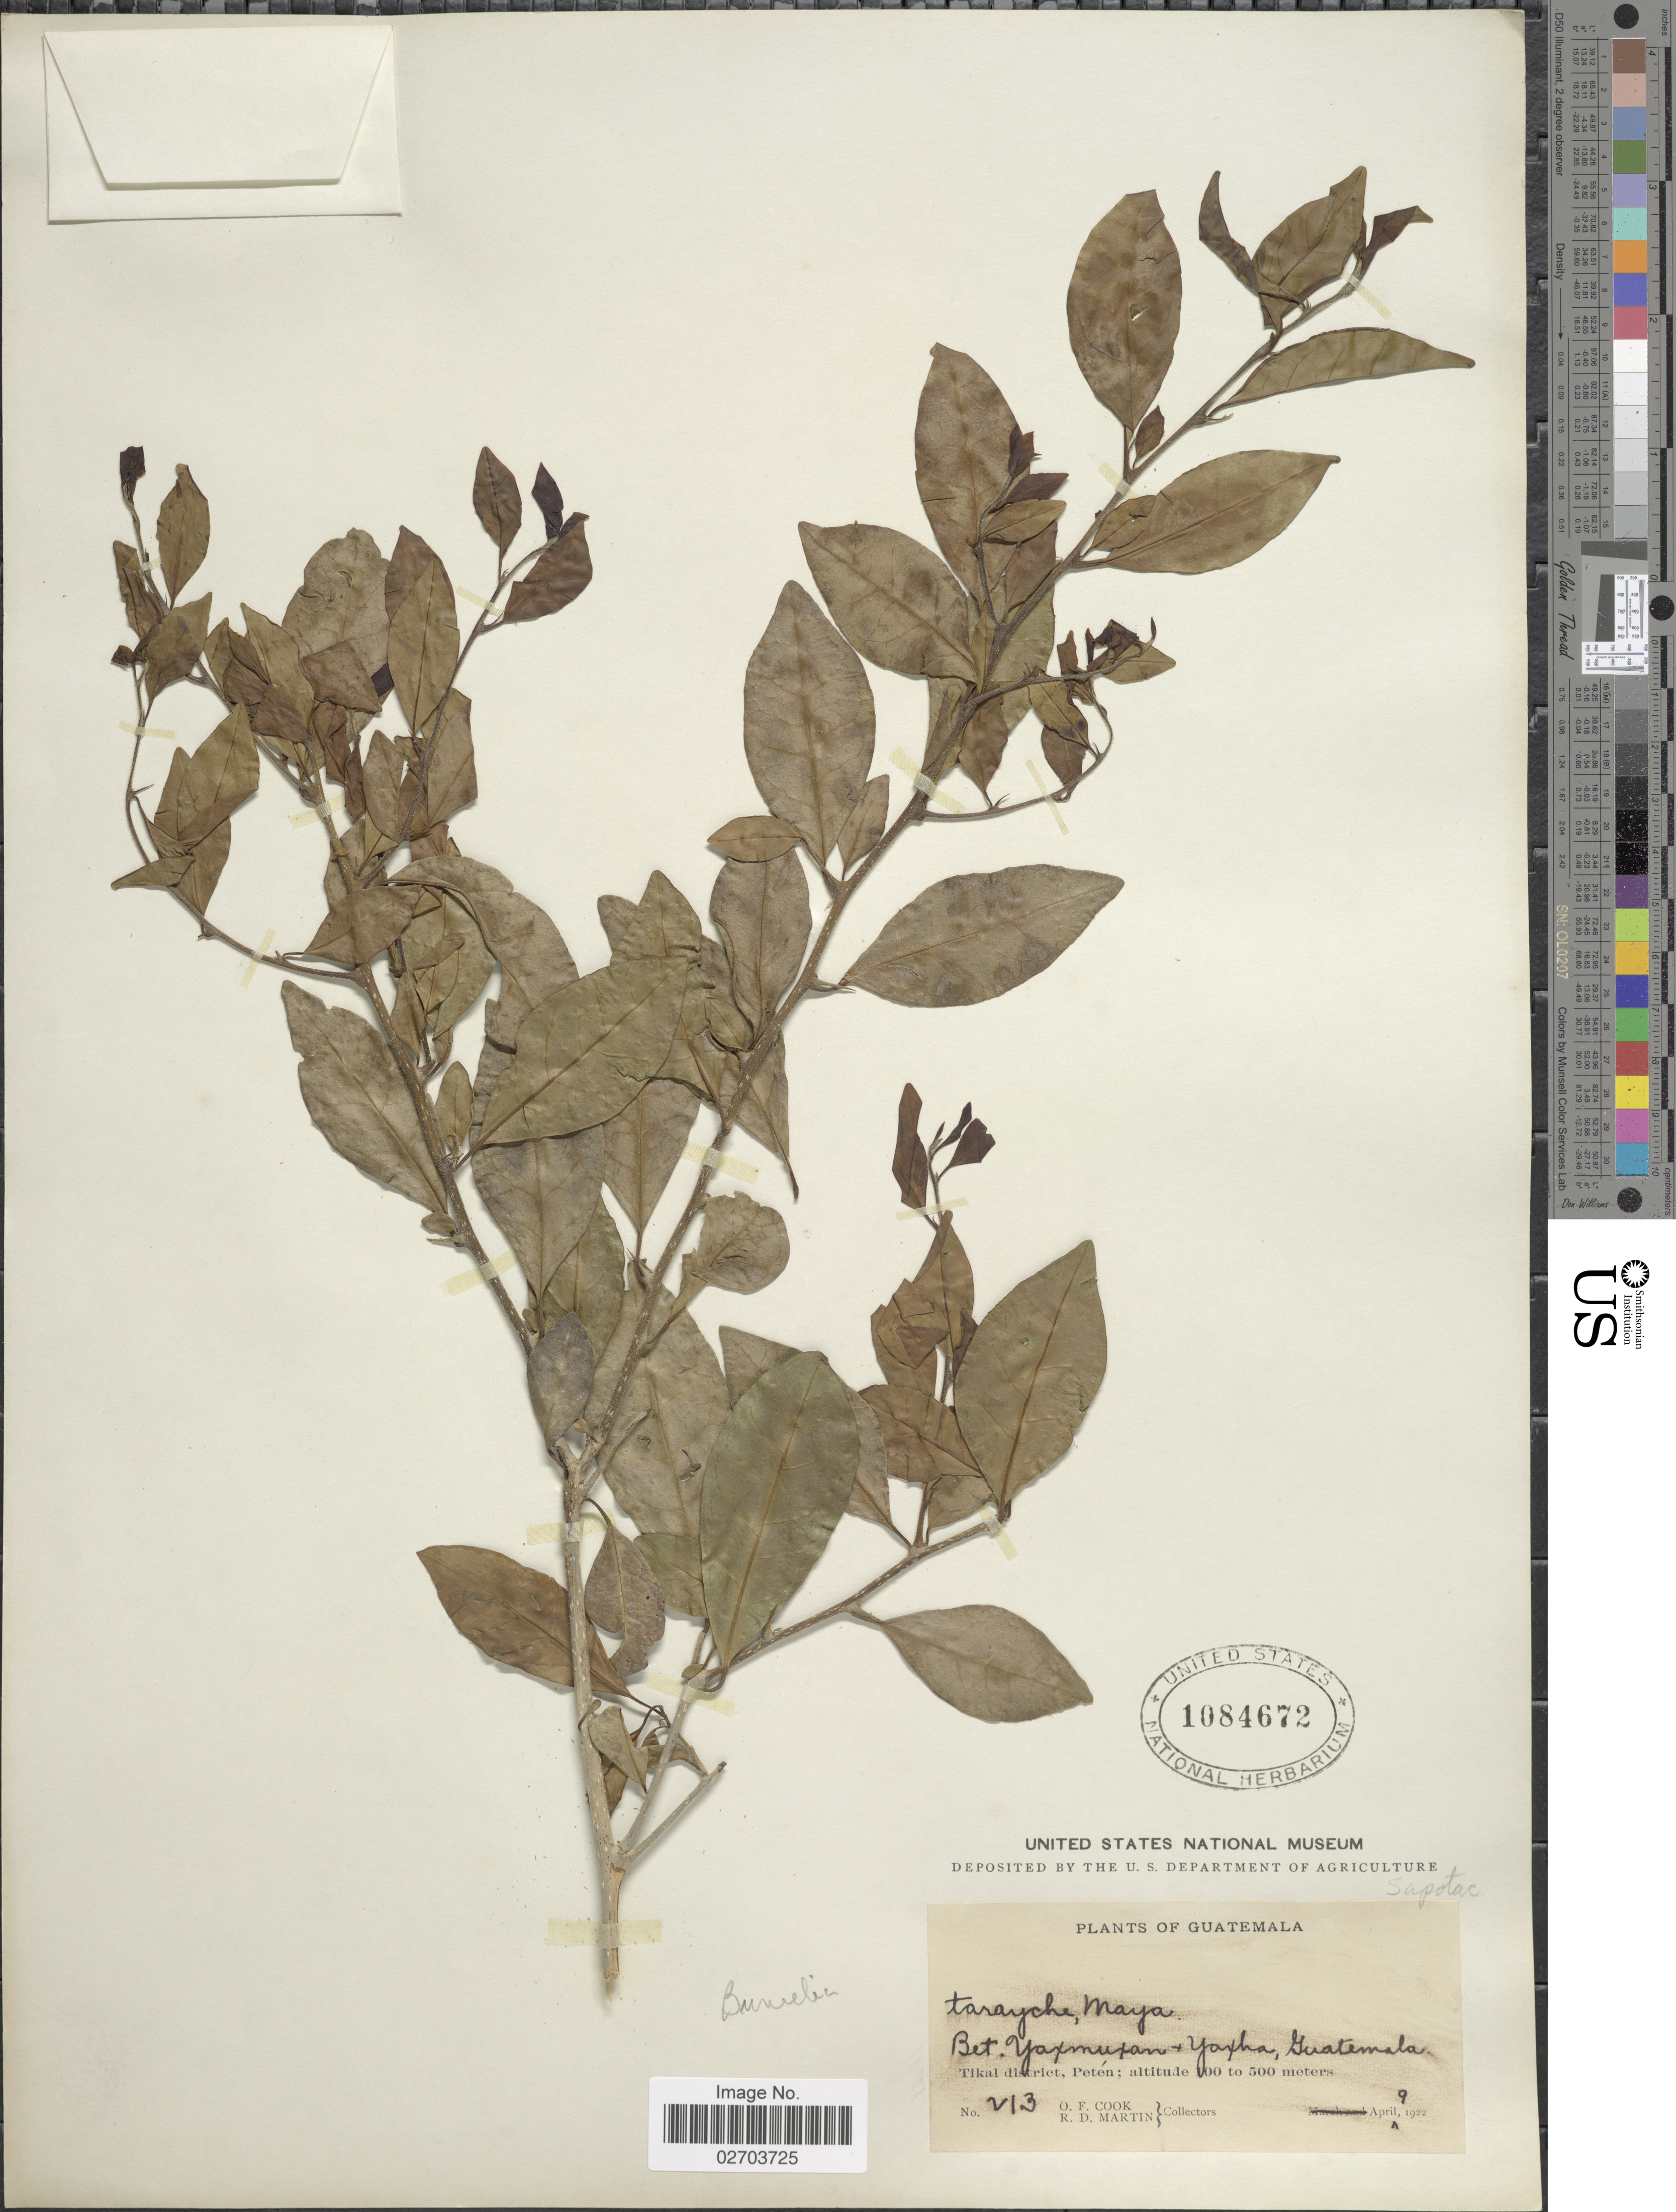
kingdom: Plantae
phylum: Tracheophyta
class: Magnoliopsida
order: Ericales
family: Sapotaceae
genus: Sideroxylon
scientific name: Sideroxylon sp.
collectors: O. F. Cook & R. D. Martin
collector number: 213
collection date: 1922-04-09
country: Guatemala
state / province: El Petén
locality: Bet. Yaxmuxan + Yaxha, Tikal district.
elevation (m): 100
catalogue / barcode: US 1084672